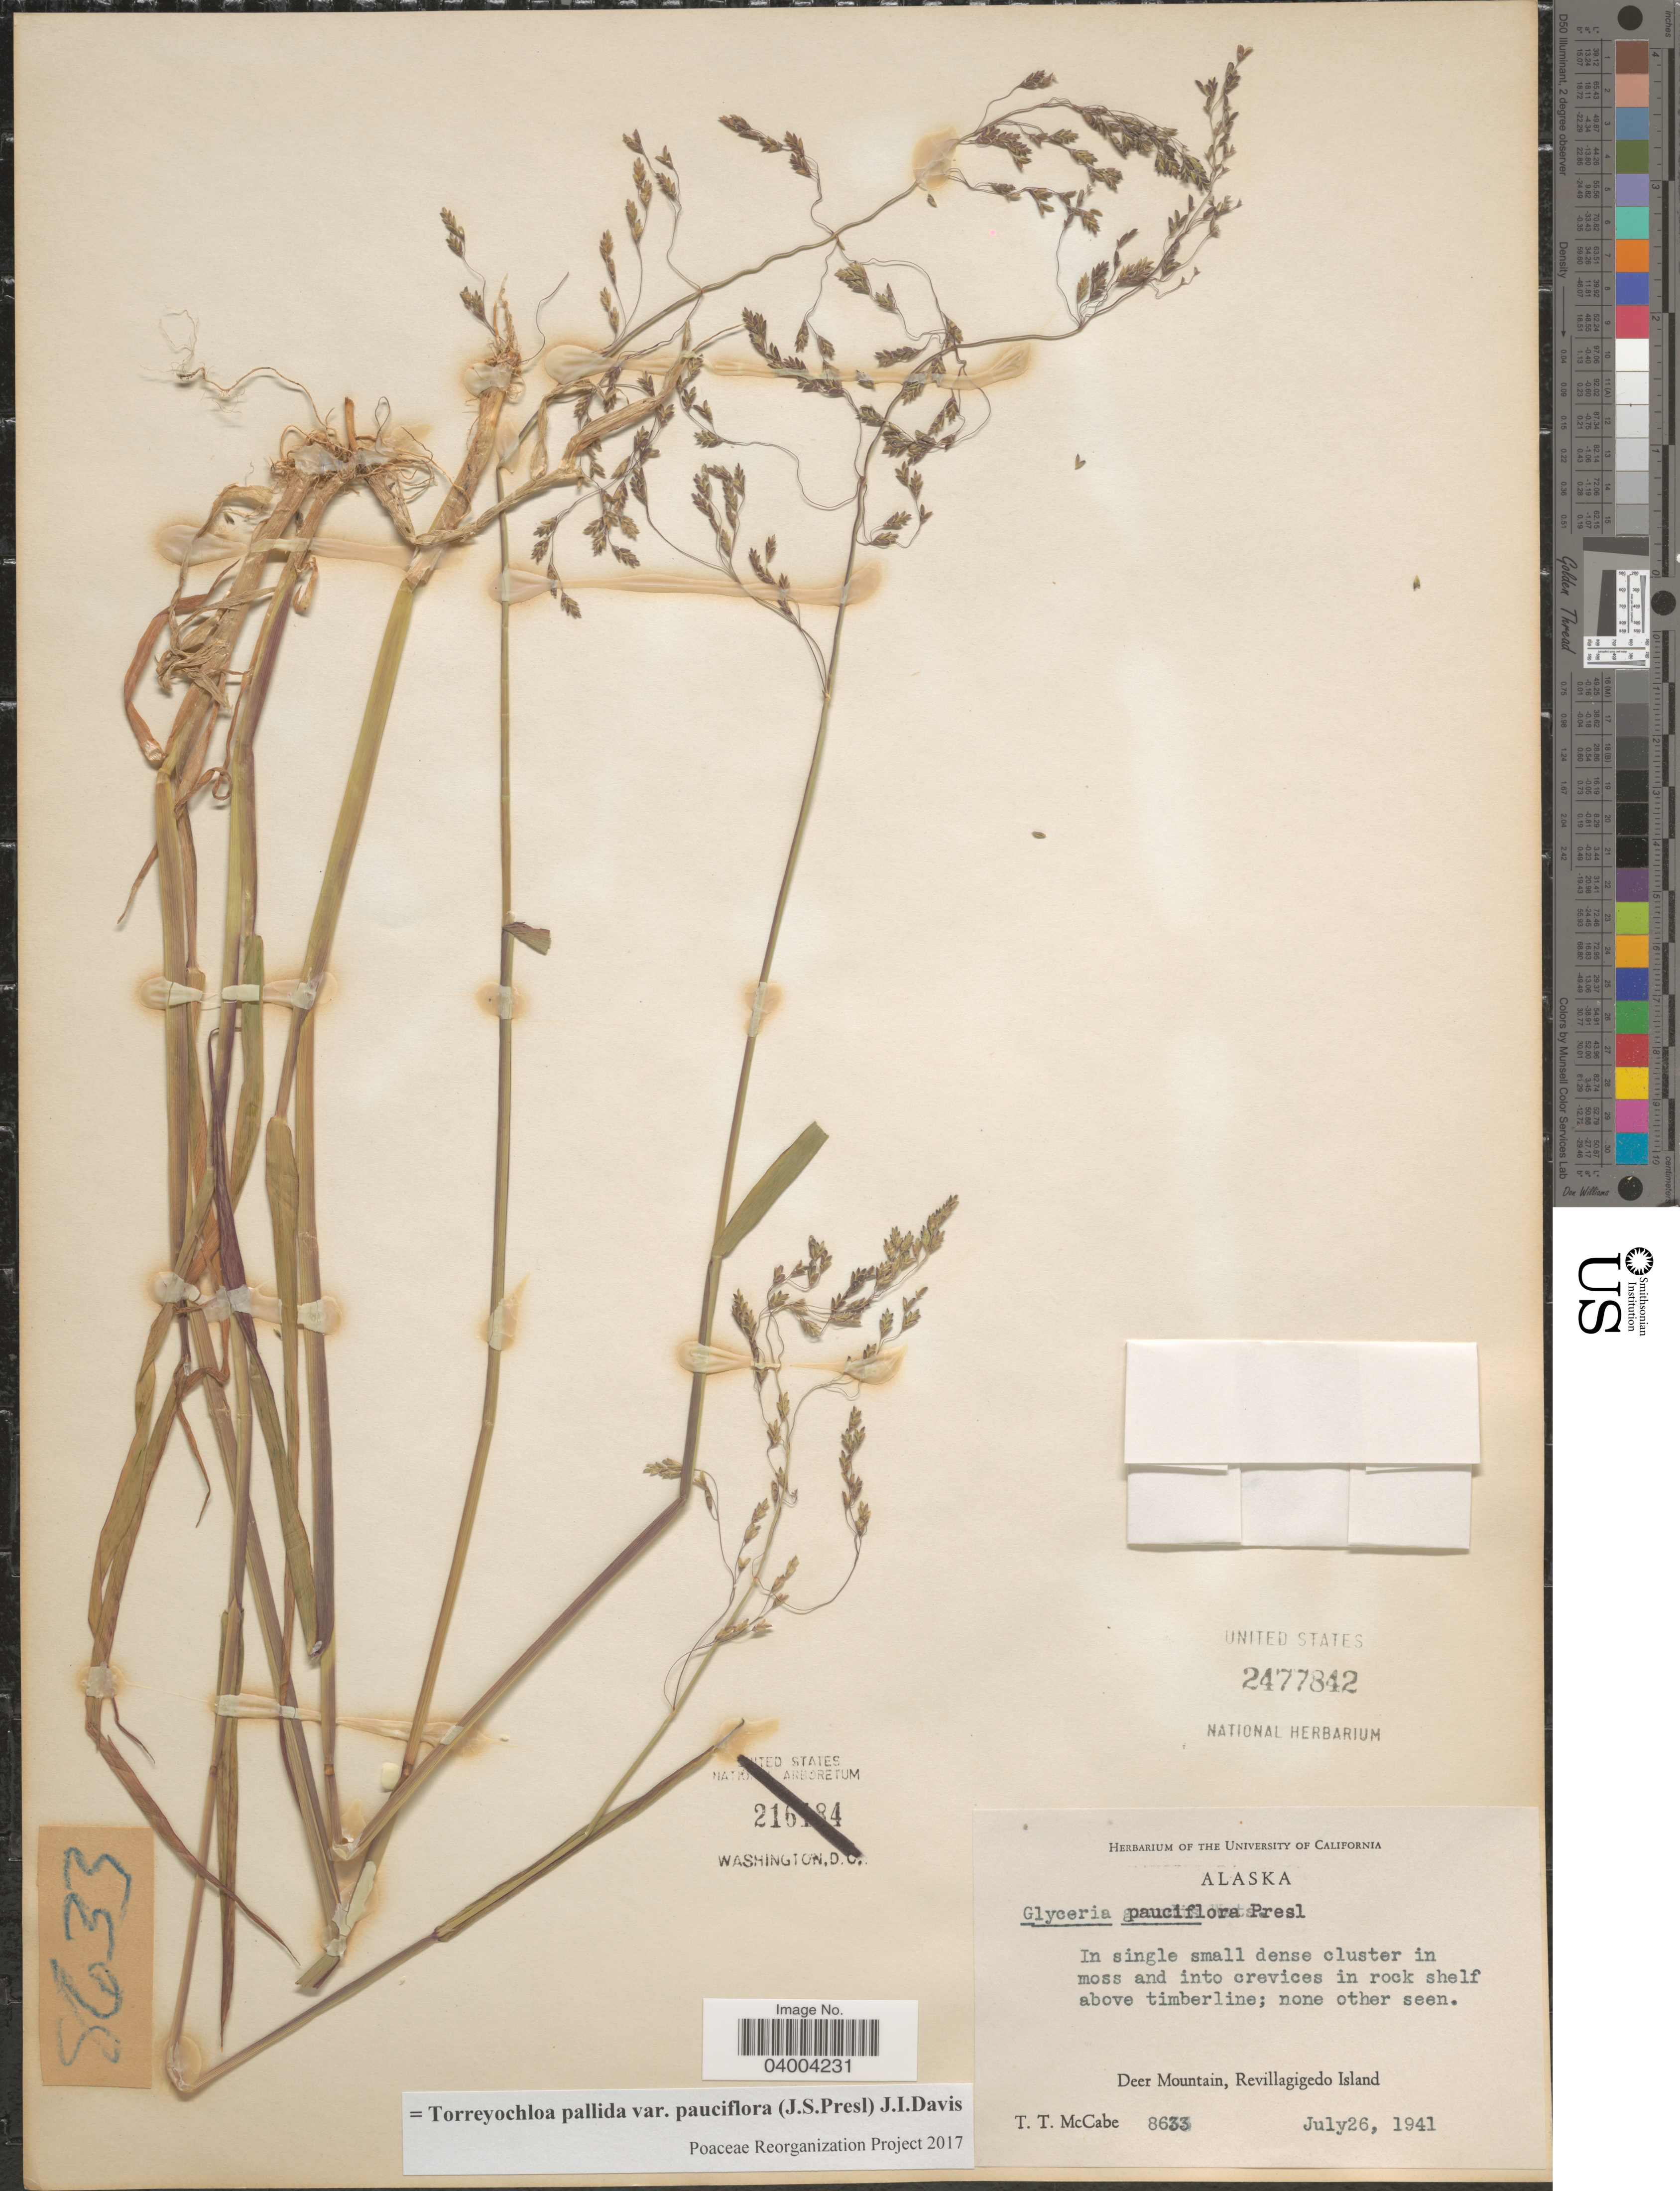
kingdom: Plantae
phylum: Tracheophyta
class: Liliopsida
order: Poales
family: Poaceae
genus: Torreyochloa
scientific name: Torreyochloa pallida var. pauciflora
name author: (J. Presl) J.I. Davis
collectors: T. McCabe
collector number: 8633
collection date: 1941-07-26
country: United States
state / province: Alaska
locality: In single small dense cluster in moss and into crevices in rock shelf above timberline. Deer Mountain, Revillagigedo Island.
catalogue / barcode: US 2477842